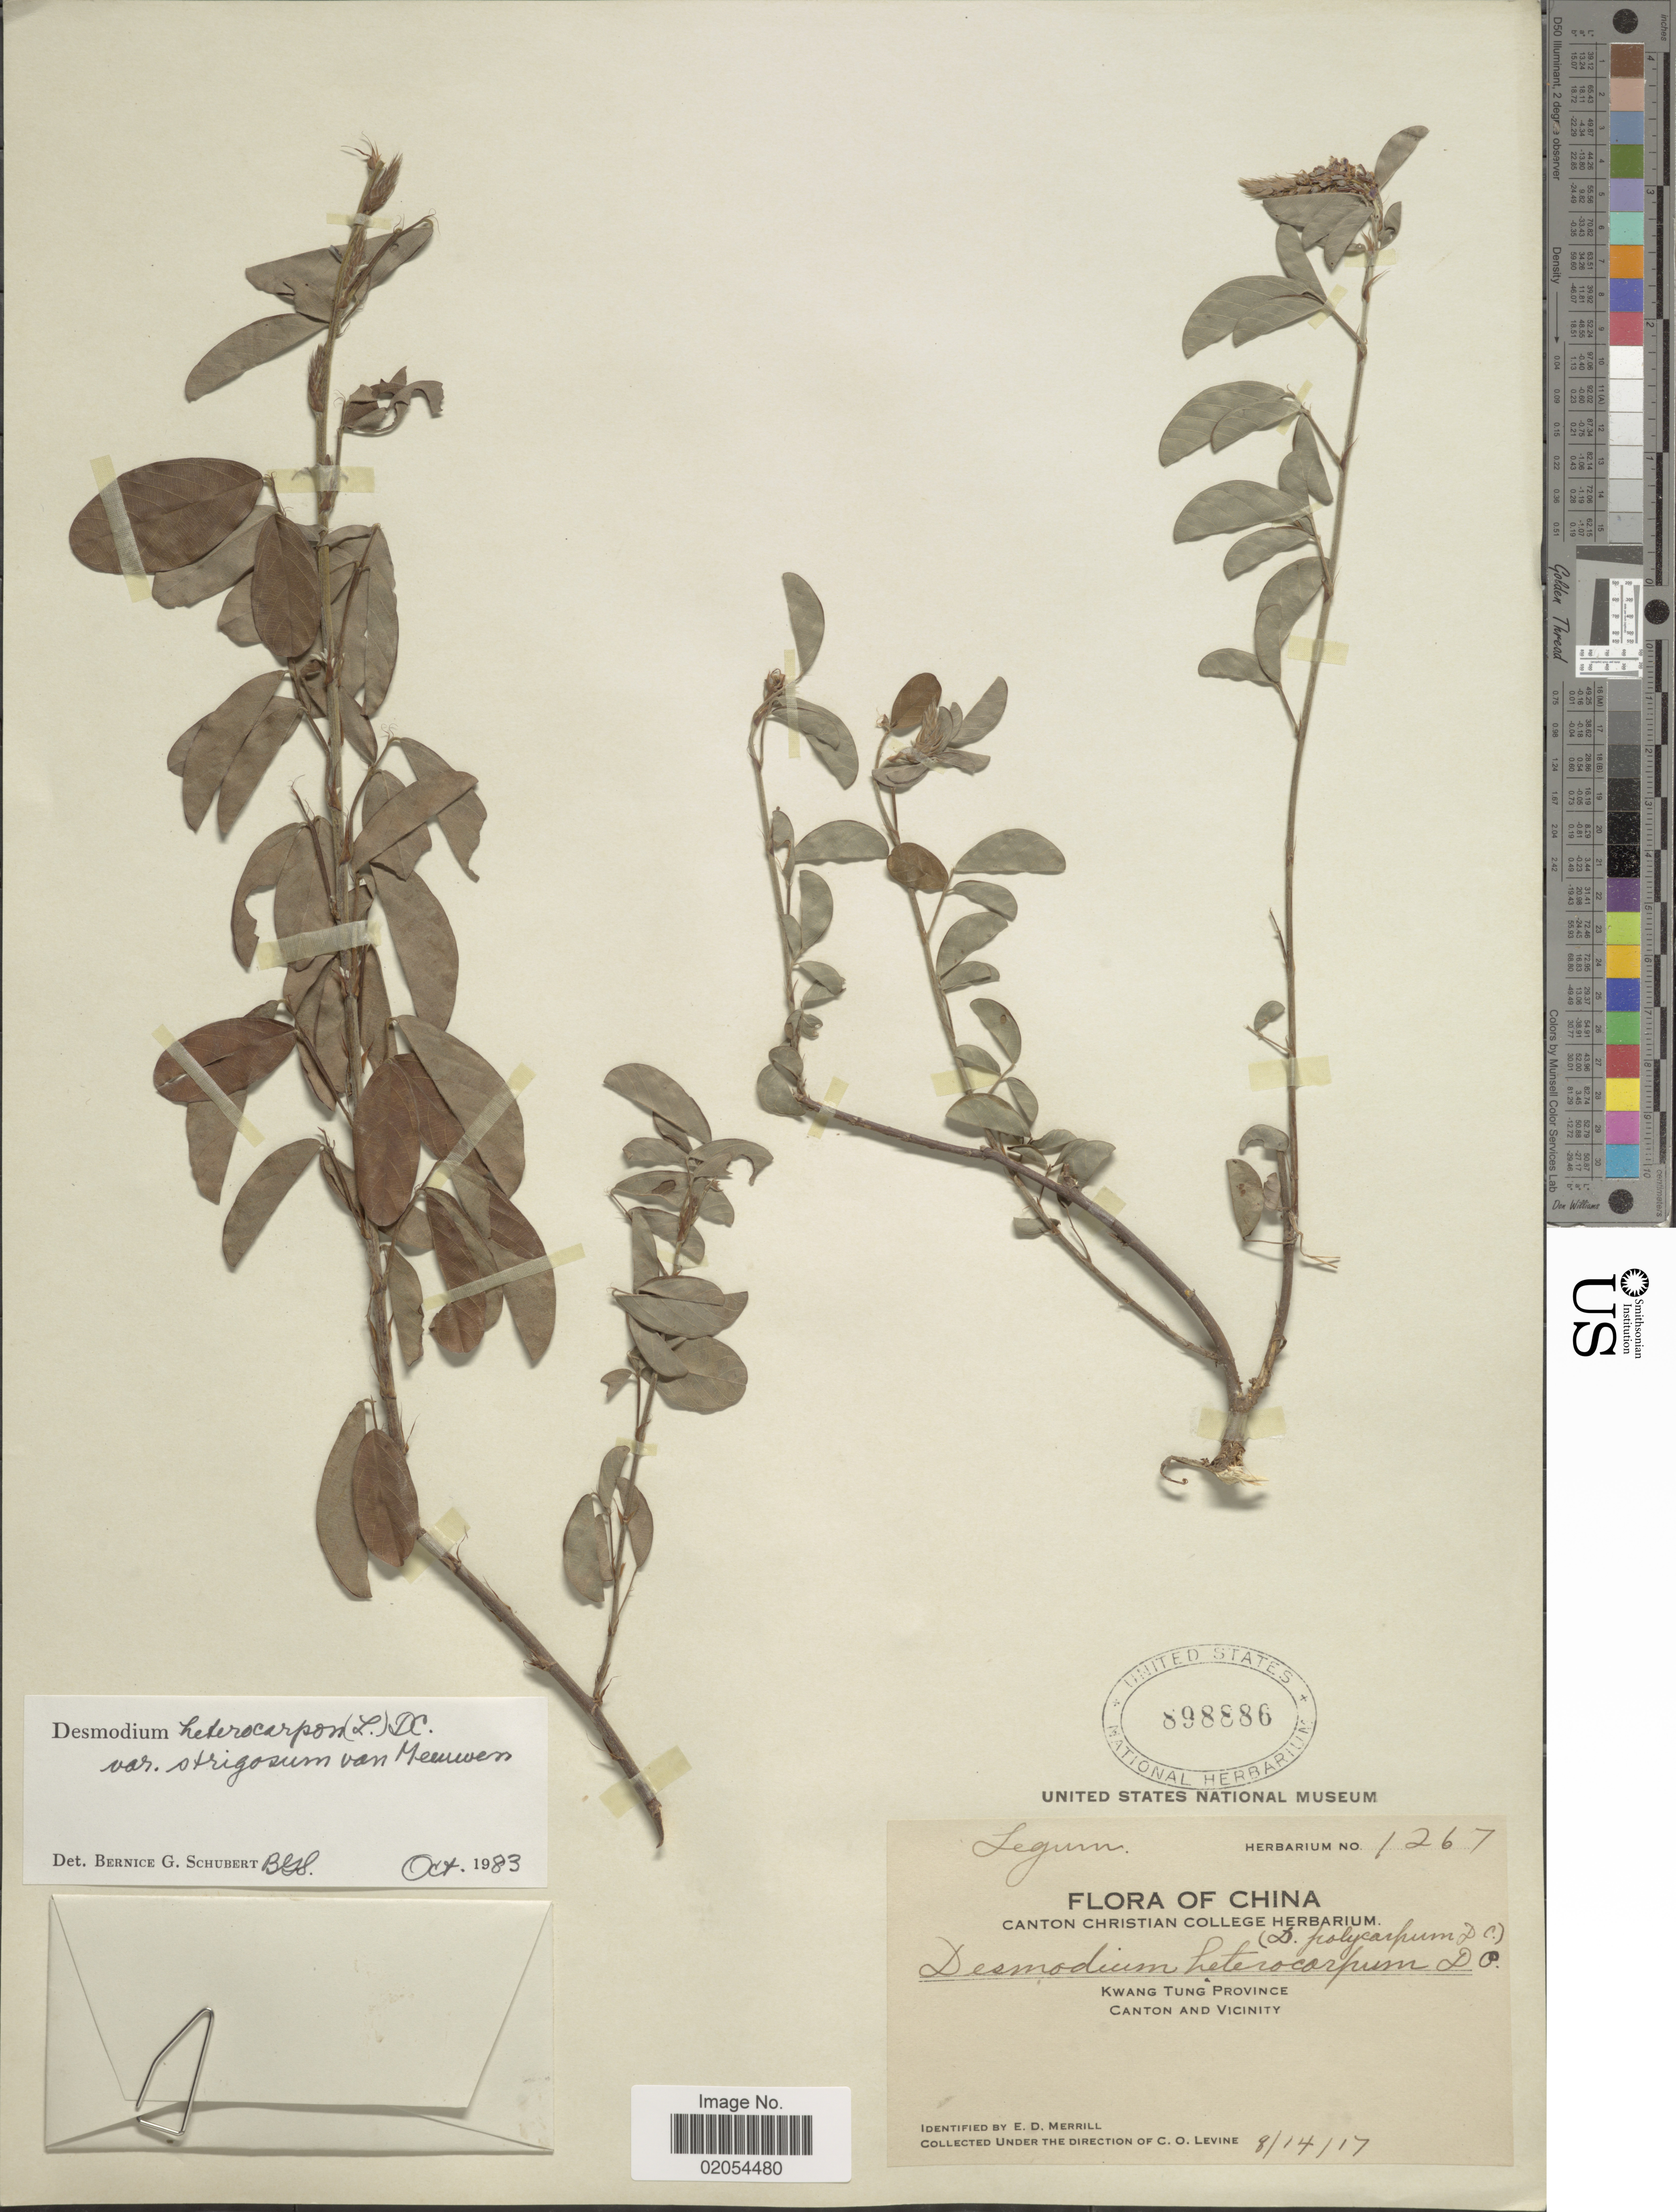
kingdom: Plantae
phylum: Tracheophyta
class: Magnoliopsida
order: Fabales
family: Fabaceae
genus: Grona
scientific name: Grona heterocarpos var. strigosa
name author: (Meeuwen) H. Ohashi & K. Ohashi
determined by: Strong, Mark T., (BOT), Smithsonian Institution - National Museum of Natural History (UNITED STATES)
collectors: C. O. Levine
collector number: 1267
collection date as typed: Transcribed d/m/y: 14/1/17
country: China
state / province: Guangdong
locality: Kwang Tung Province, Canton and Vicinity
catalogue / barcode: US 898886